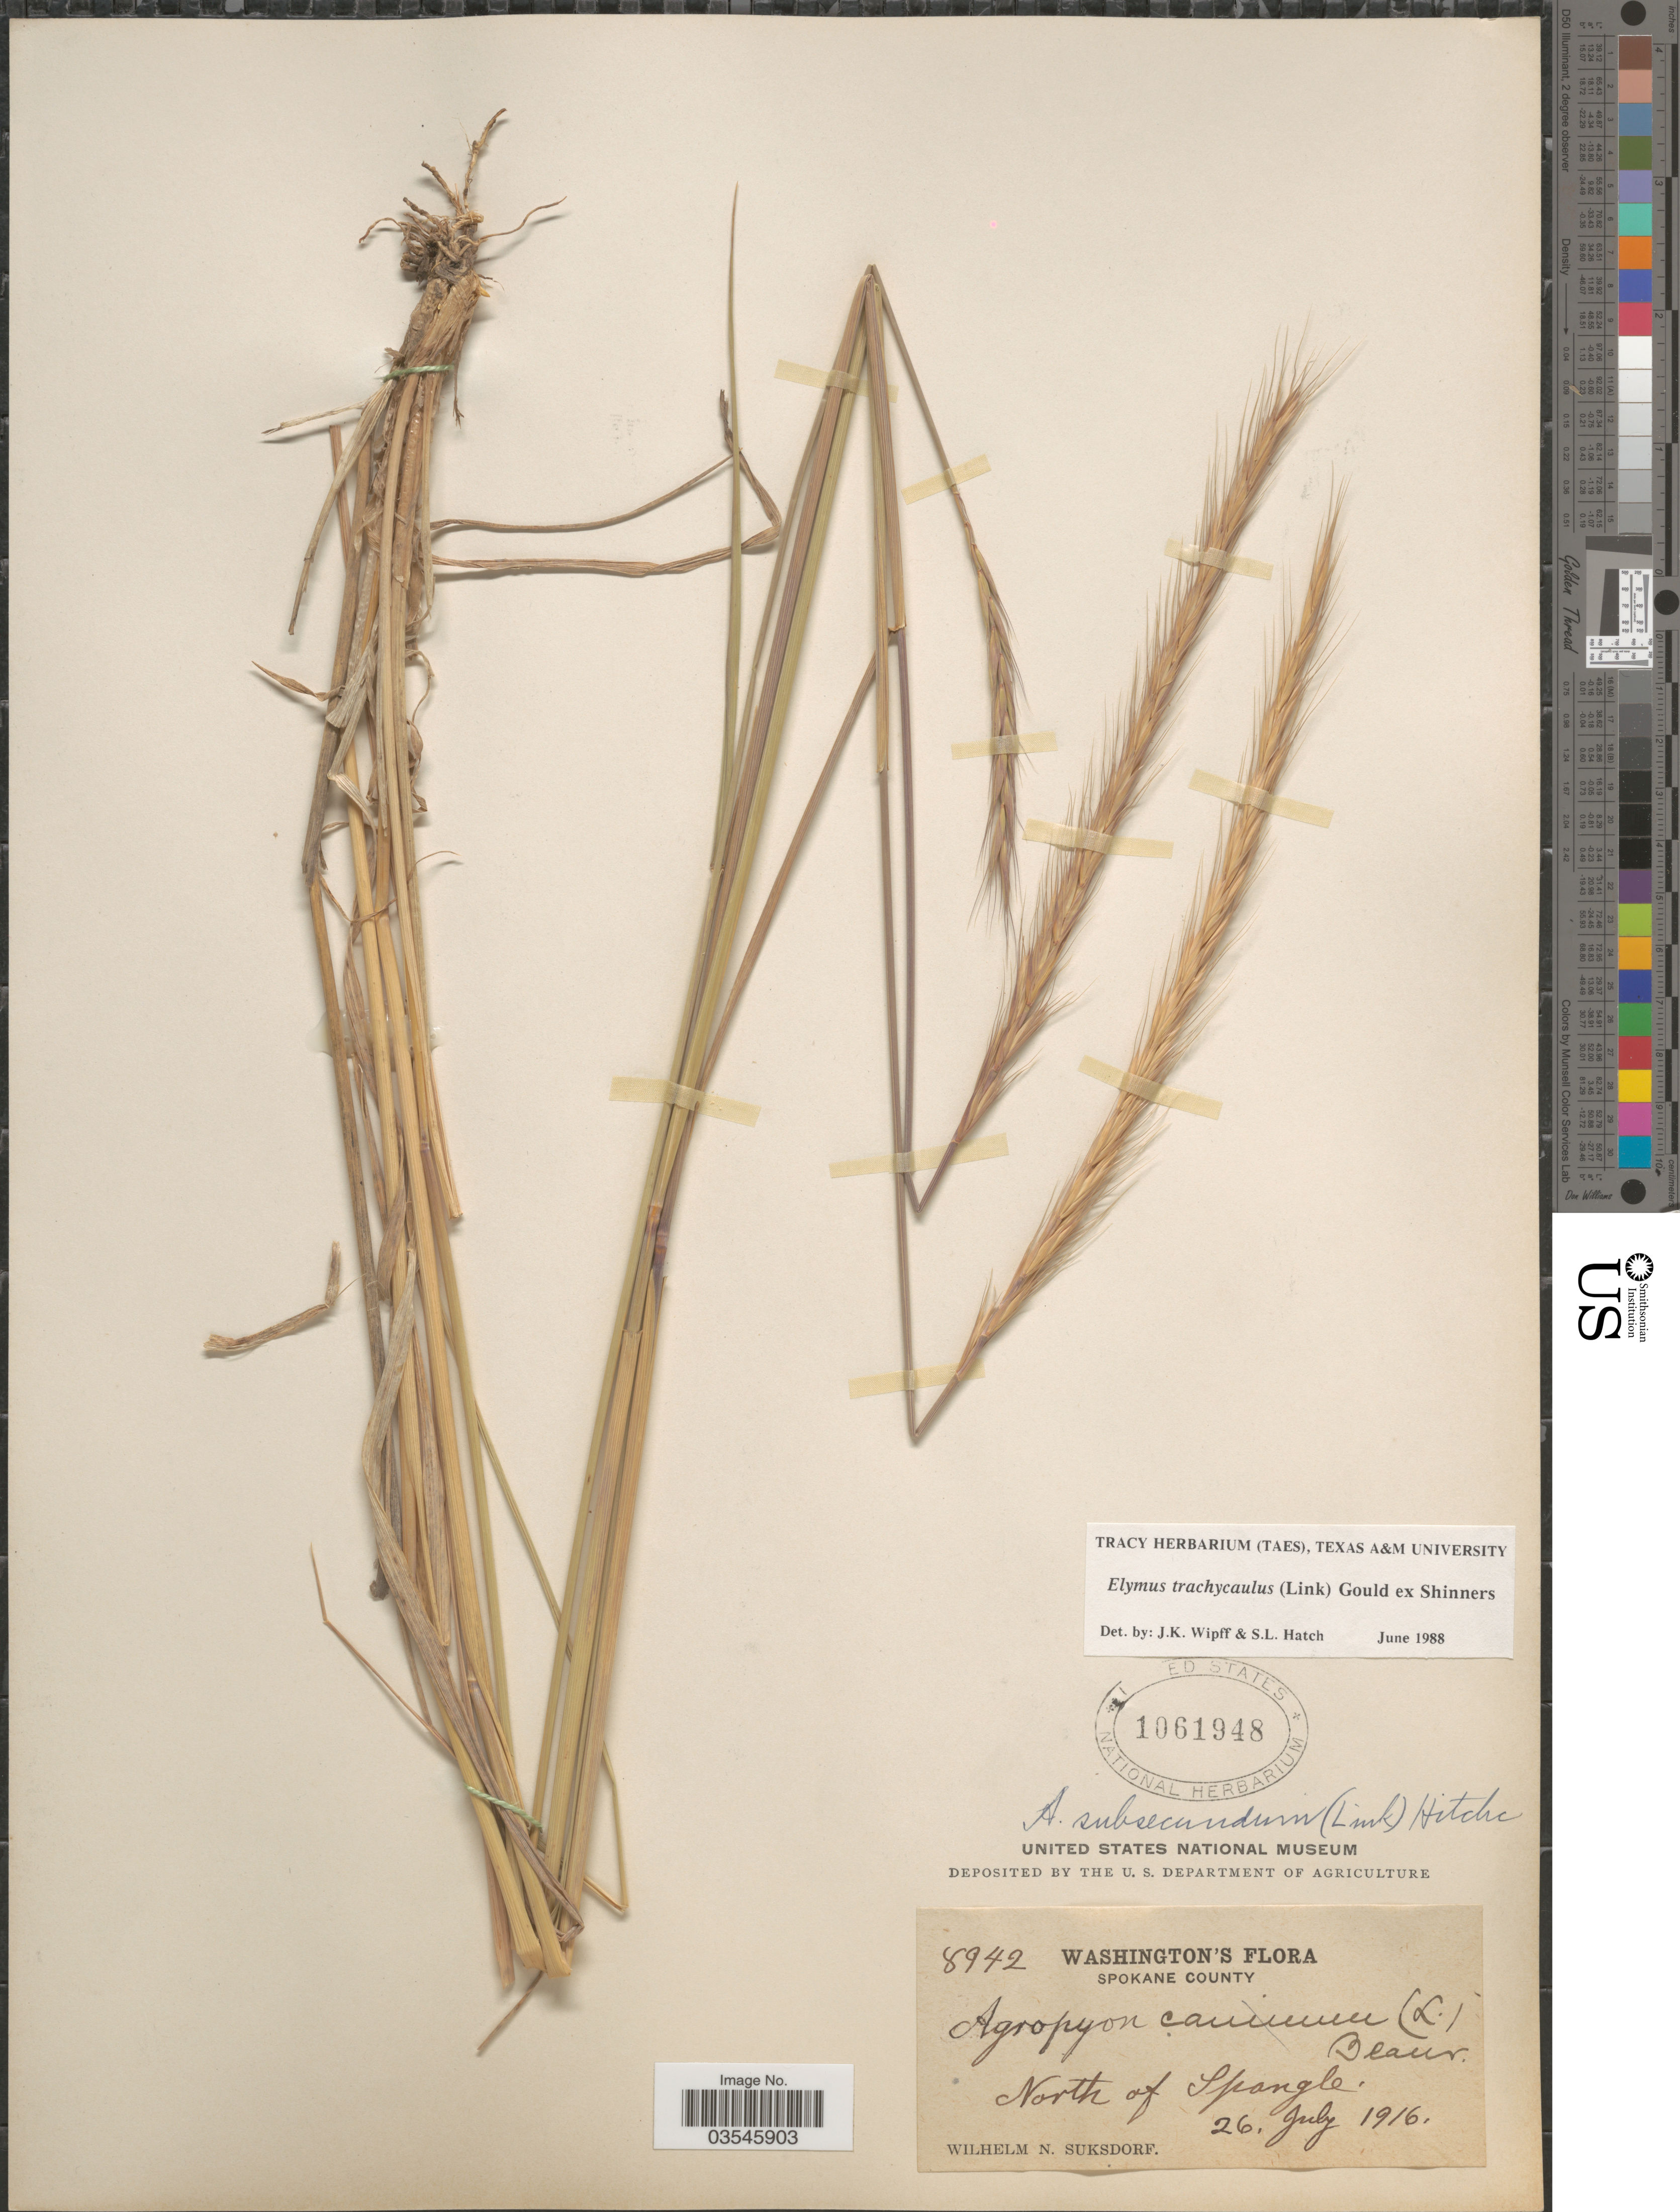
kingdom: Plantae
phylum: Tracheophyta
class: Liliopsida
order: Poales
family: Poaceae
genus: Elymus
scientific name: Elymus trachycaulus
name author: (Link) Gould ex Shinners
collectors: W. N. Suksdorf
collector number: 8942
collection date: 1916-07-26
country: United States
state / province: Washington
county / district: Spokane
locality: Spokane County. North of Spangle.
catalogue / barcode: US 1061948